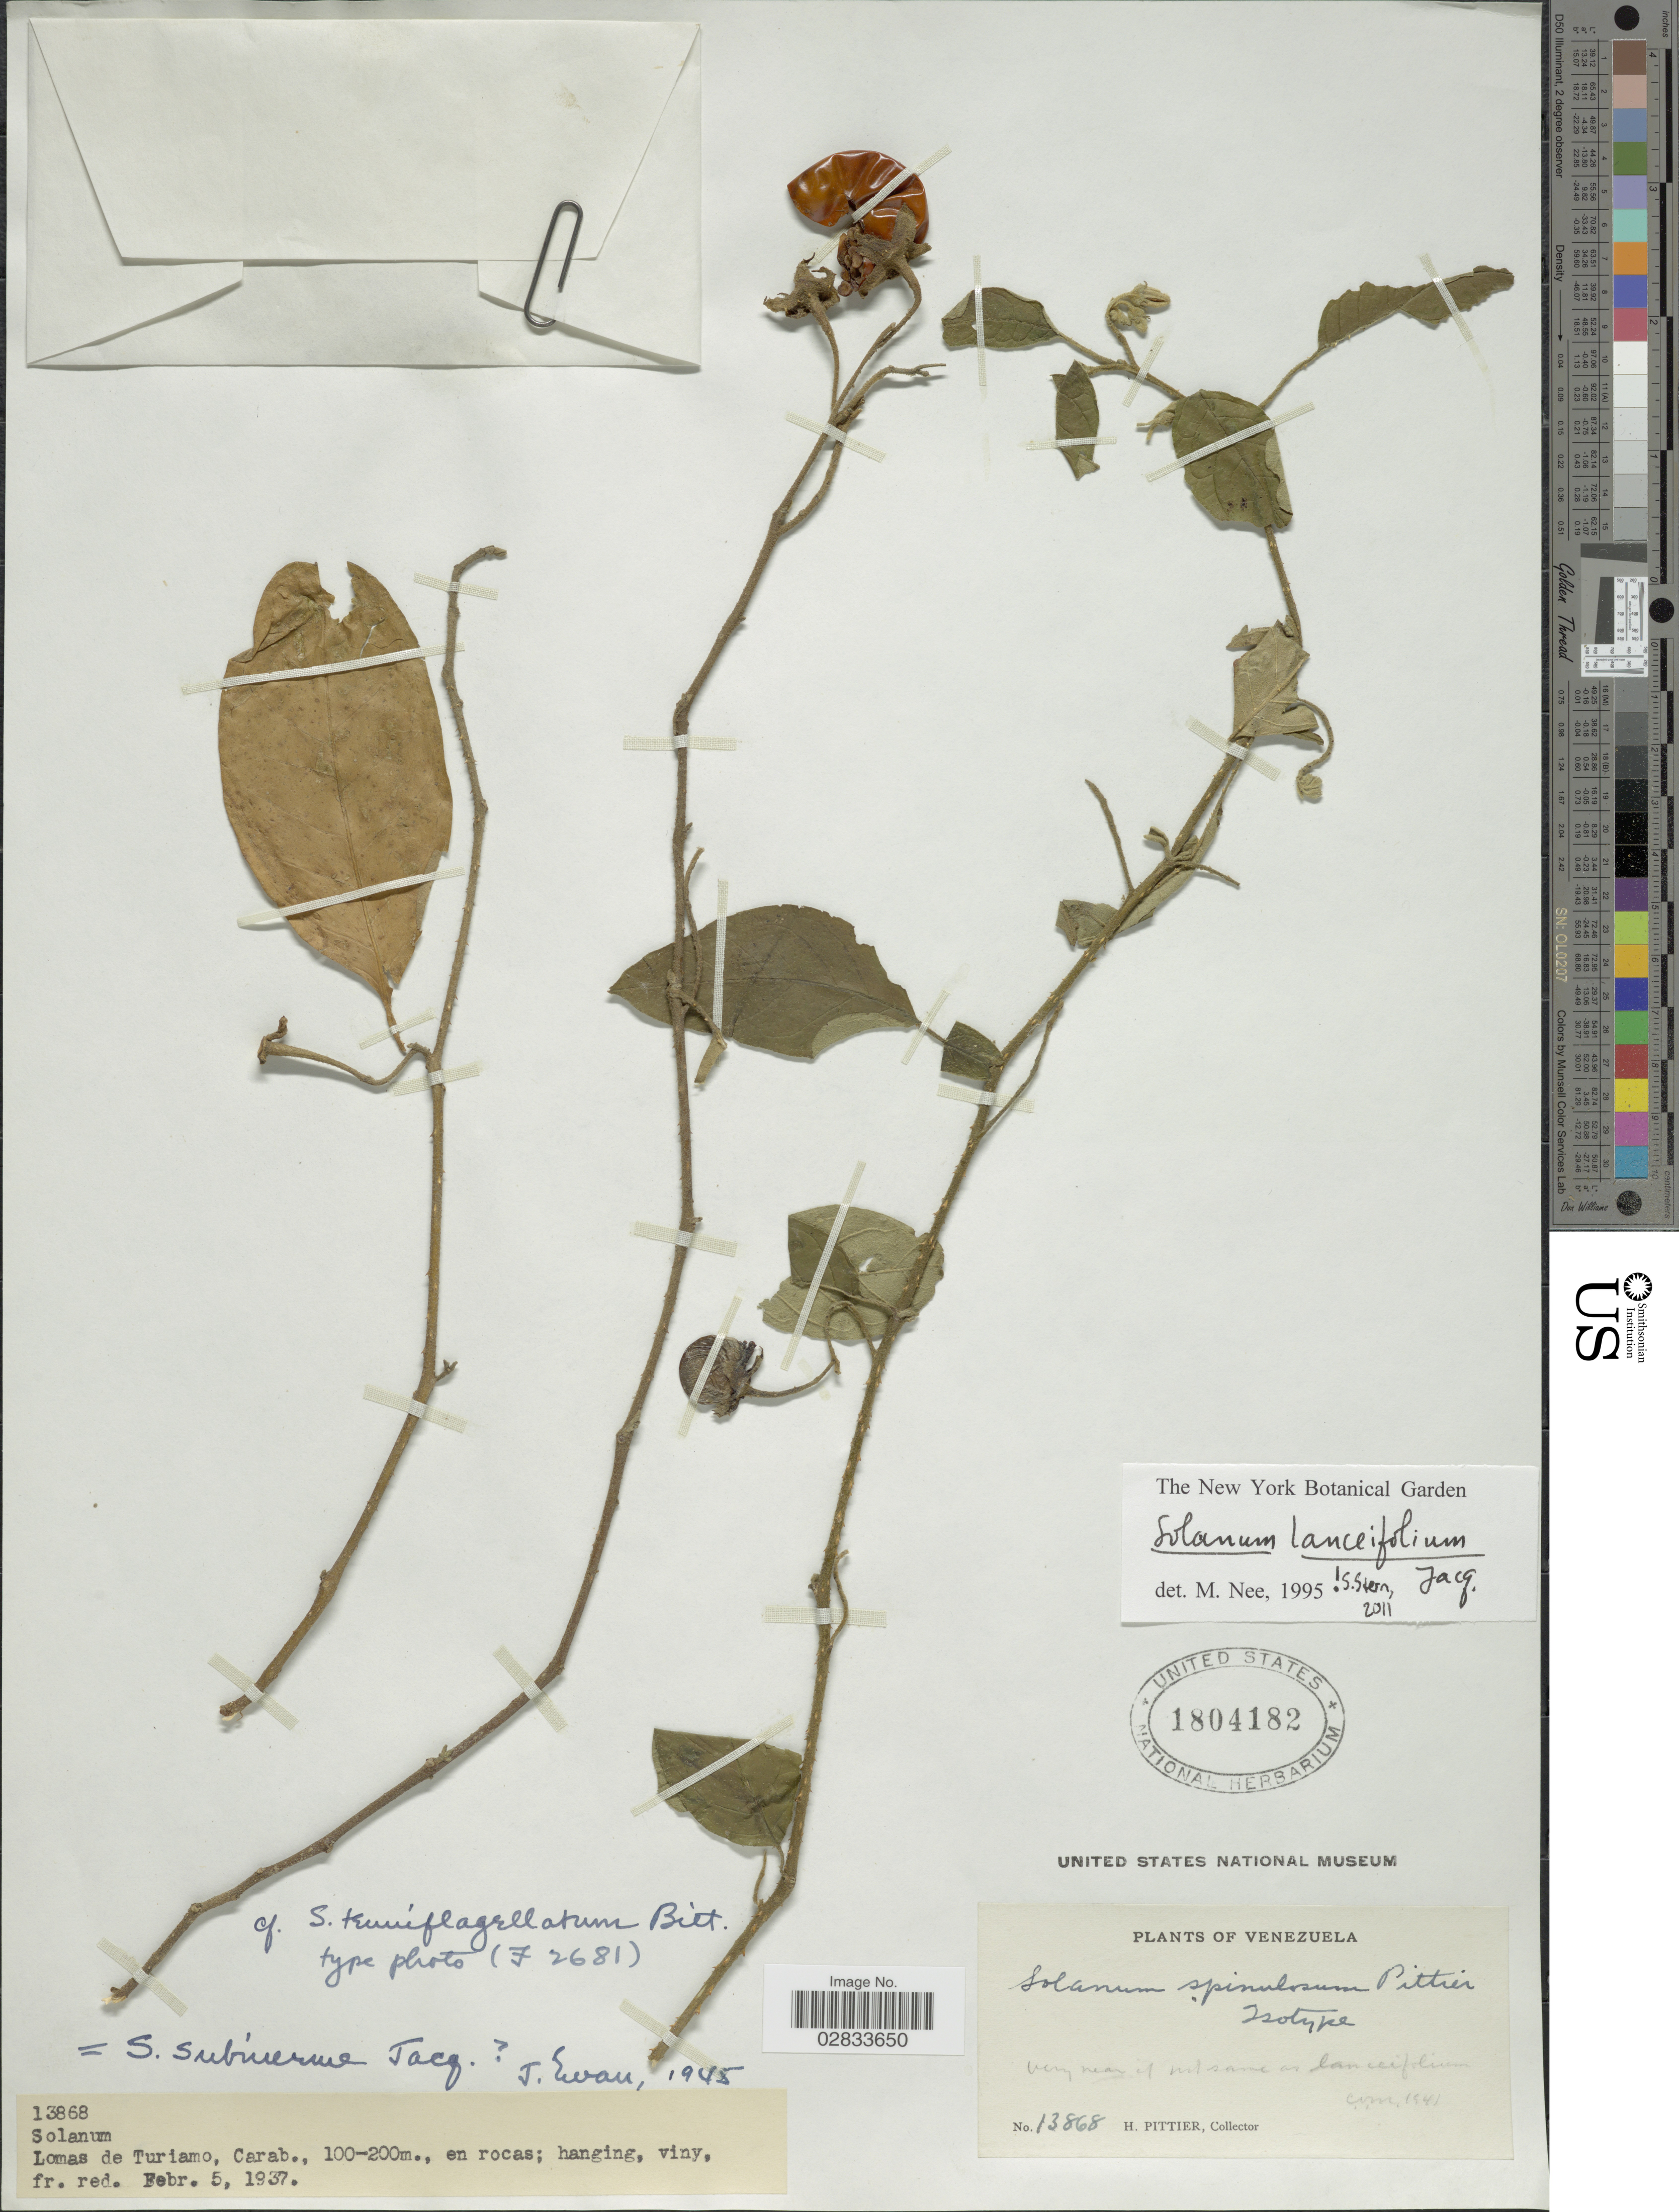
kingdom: Plantae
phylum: Tracheophyta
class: Magnoliopsida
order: Solanales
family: Solanaceae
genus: Solanum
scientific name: Solanum lanceifolium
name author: Jacq.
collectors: H. F. Pittier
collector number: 13868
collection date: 1937-02-05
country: Venezuela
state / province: Carabobo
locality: Lomas de Turiamo, Carab.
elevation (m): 100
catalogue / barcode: US 1804182